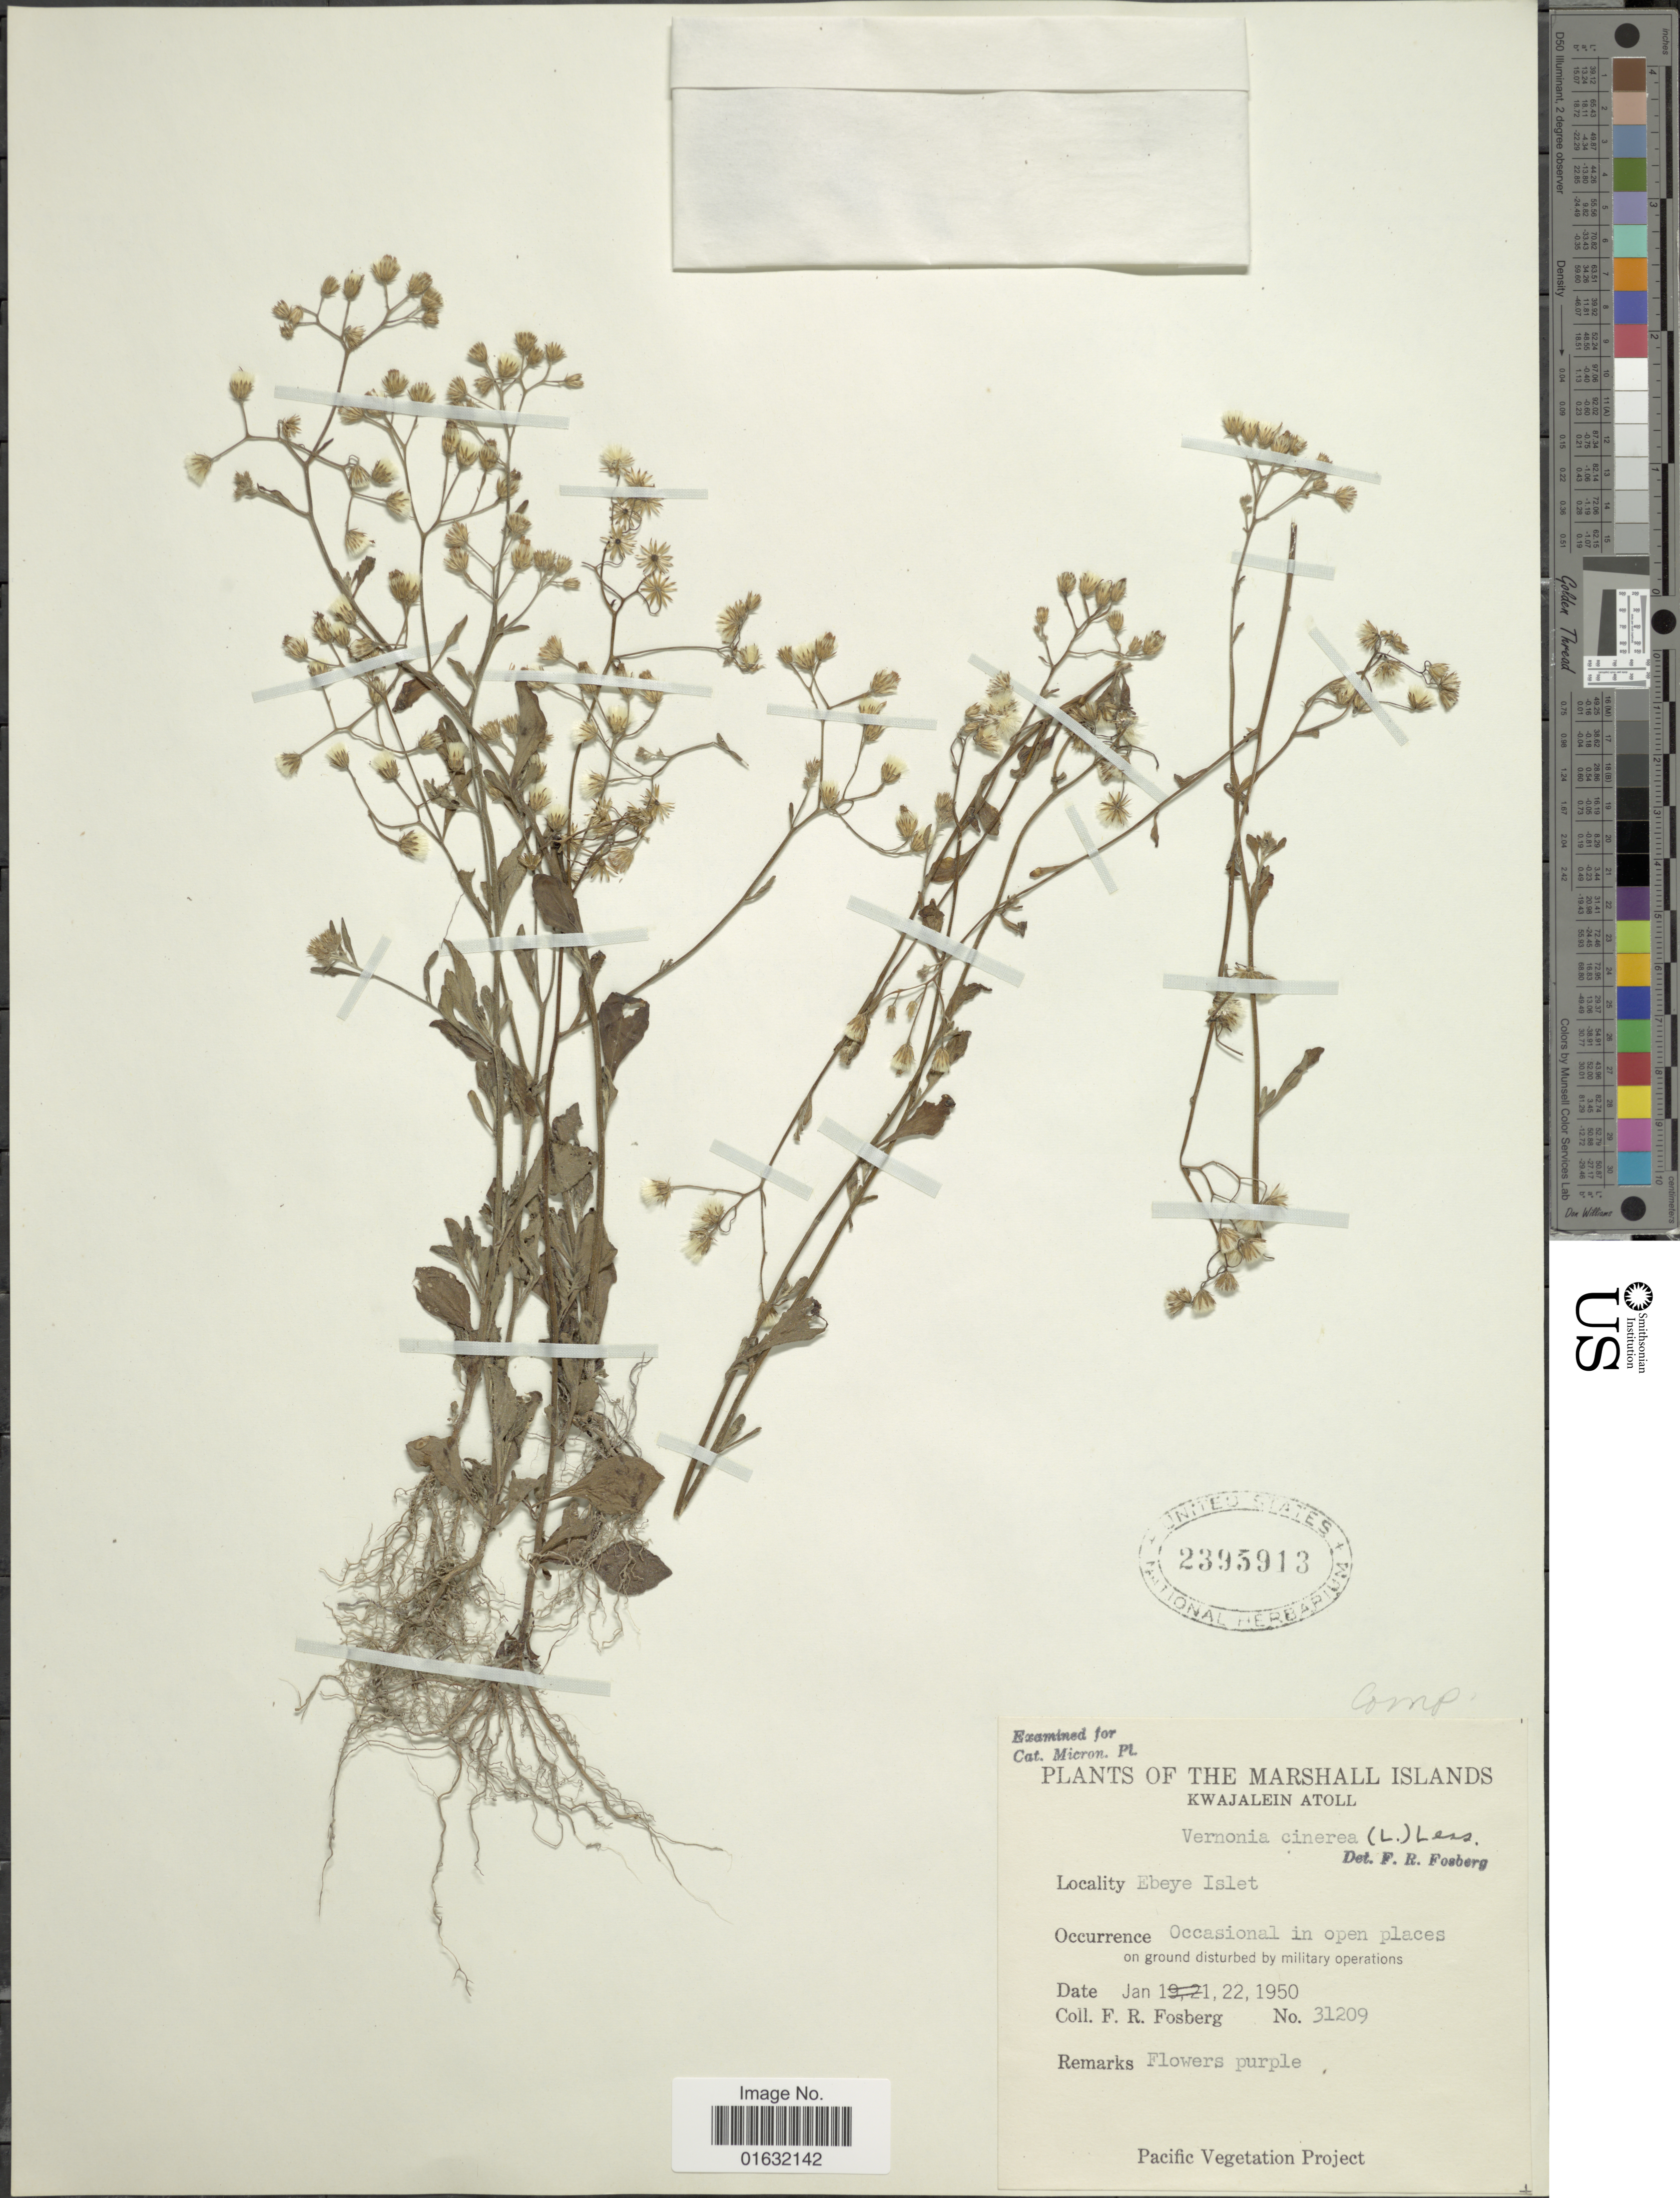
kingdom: Plantae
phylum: Tracheophyta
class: Magnoliopsida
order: Asterales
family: Asteraceae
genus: Cyanthillium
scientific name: Cyanthillium cinereum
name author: (L.) H. Rob.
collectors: F. R. Fosberg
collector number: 31209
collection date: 1950-01-22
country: Marshall Islands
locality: The Marshall Islands, Kwajalein Atoll, Ebeye Islet.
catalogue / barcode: US 2395913